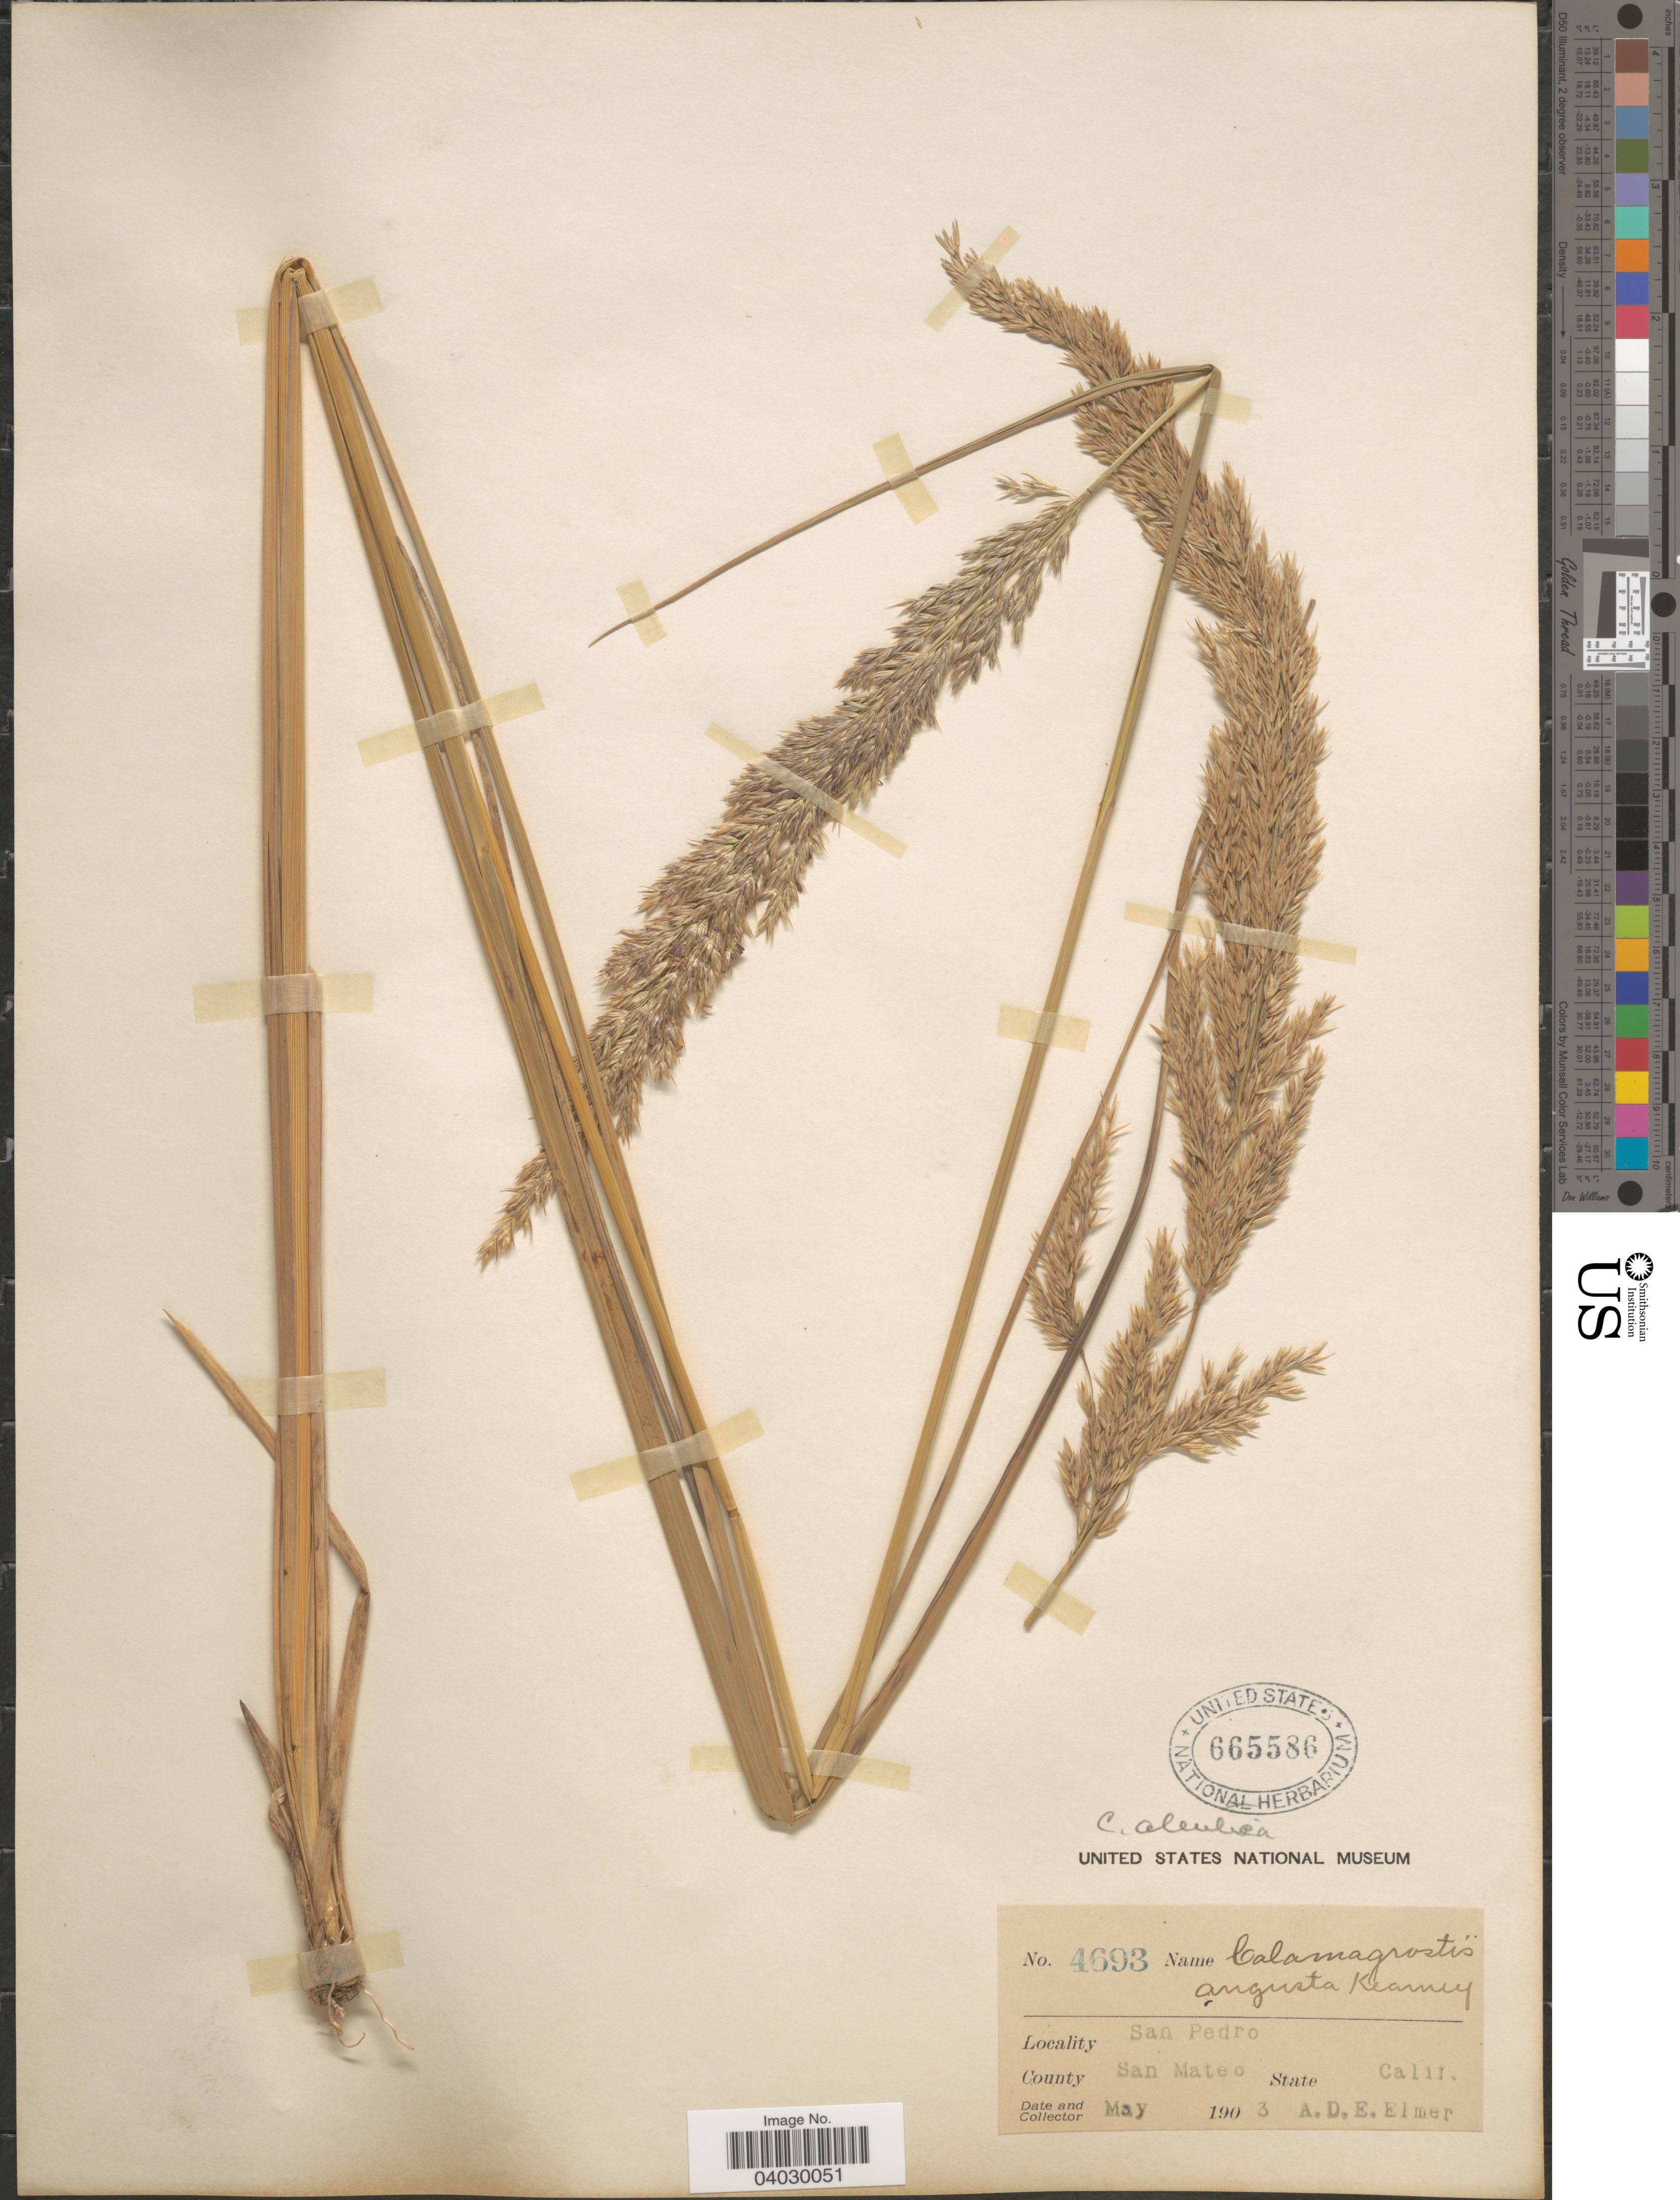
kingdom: Plantae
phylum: Tracheophyta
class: Liliopsida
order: Poales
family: Poaceae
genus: Calamagrostis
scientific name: Calamagrostis nutkaensis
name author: (J. Presl) Steud.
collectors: A. D. E. Elmer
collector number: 4693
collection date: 1903-05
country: United States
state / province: California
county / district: Los Angeles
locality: San Pedro. County San Mateo.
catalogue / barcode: US 665586